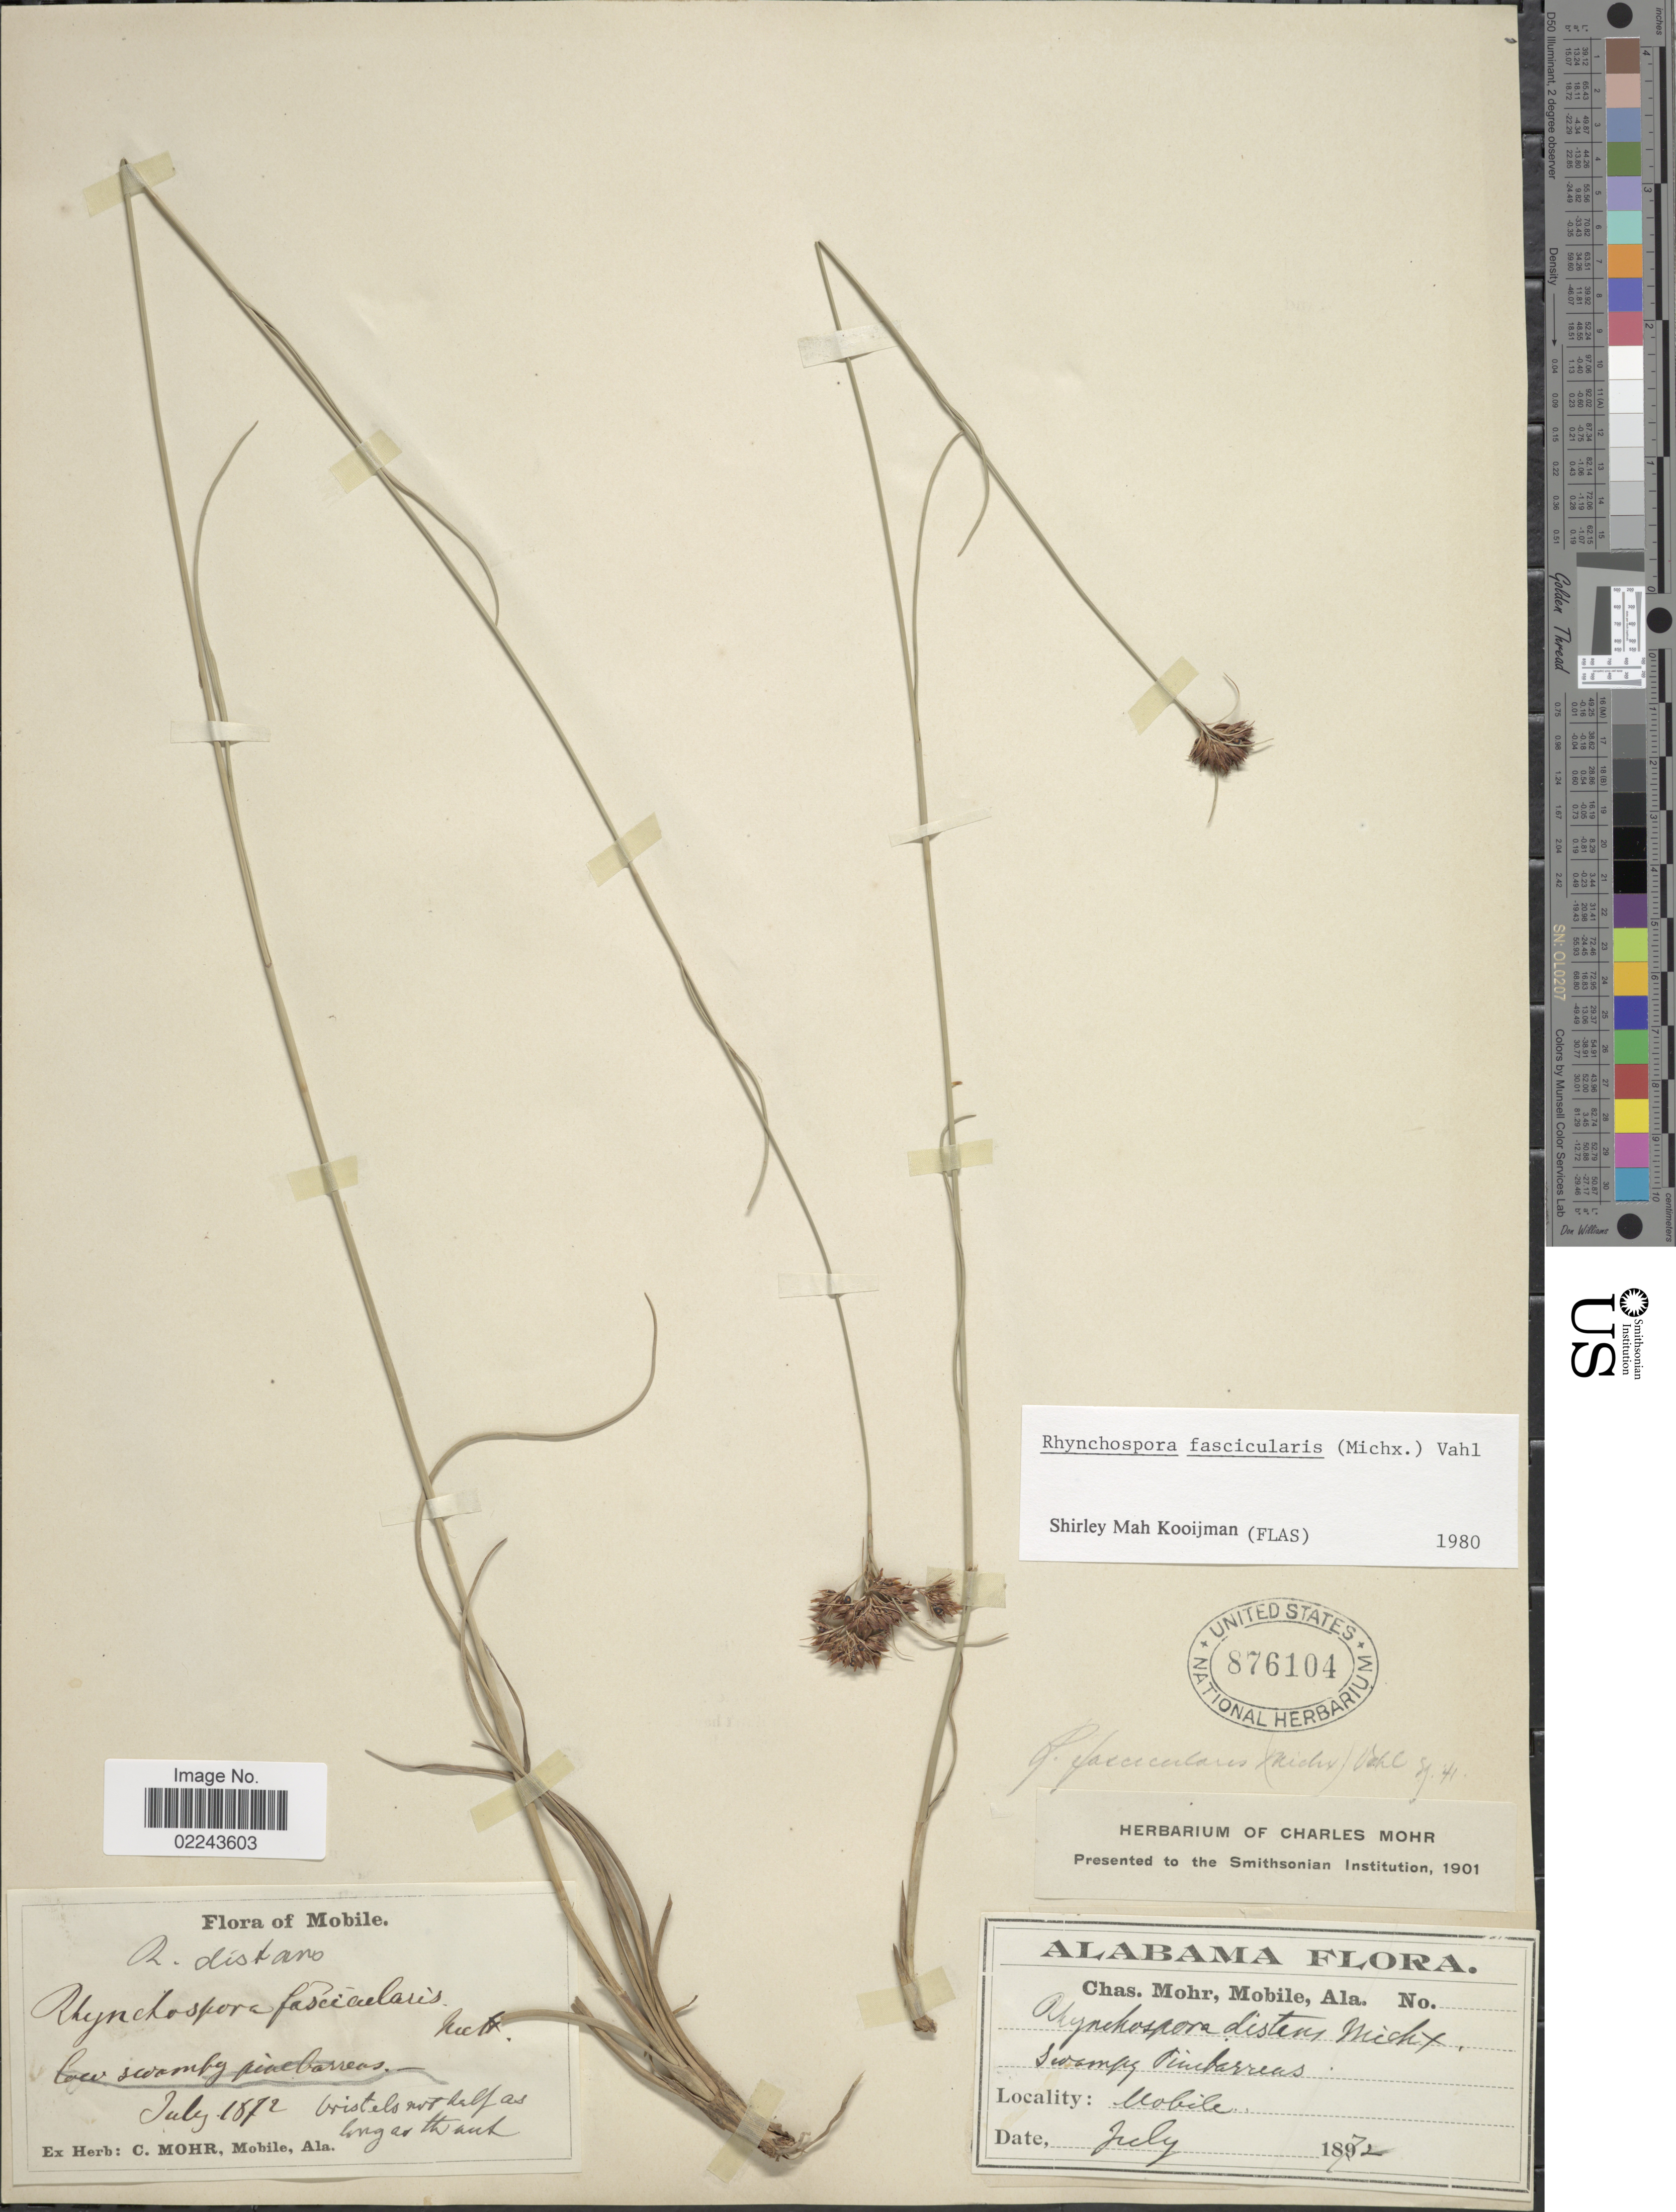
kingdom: Plantae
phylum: Tracheophyta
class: Liliopsida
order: Poales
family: Cyperaceae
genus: Rhynchospora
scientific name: Rhynchospora fascicularis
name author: (Michx.) Vahl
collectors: Mohr, C. T. (herbarium)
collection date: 1872-07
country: United States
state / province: Alabama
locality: Mobile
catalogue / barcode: US 876104